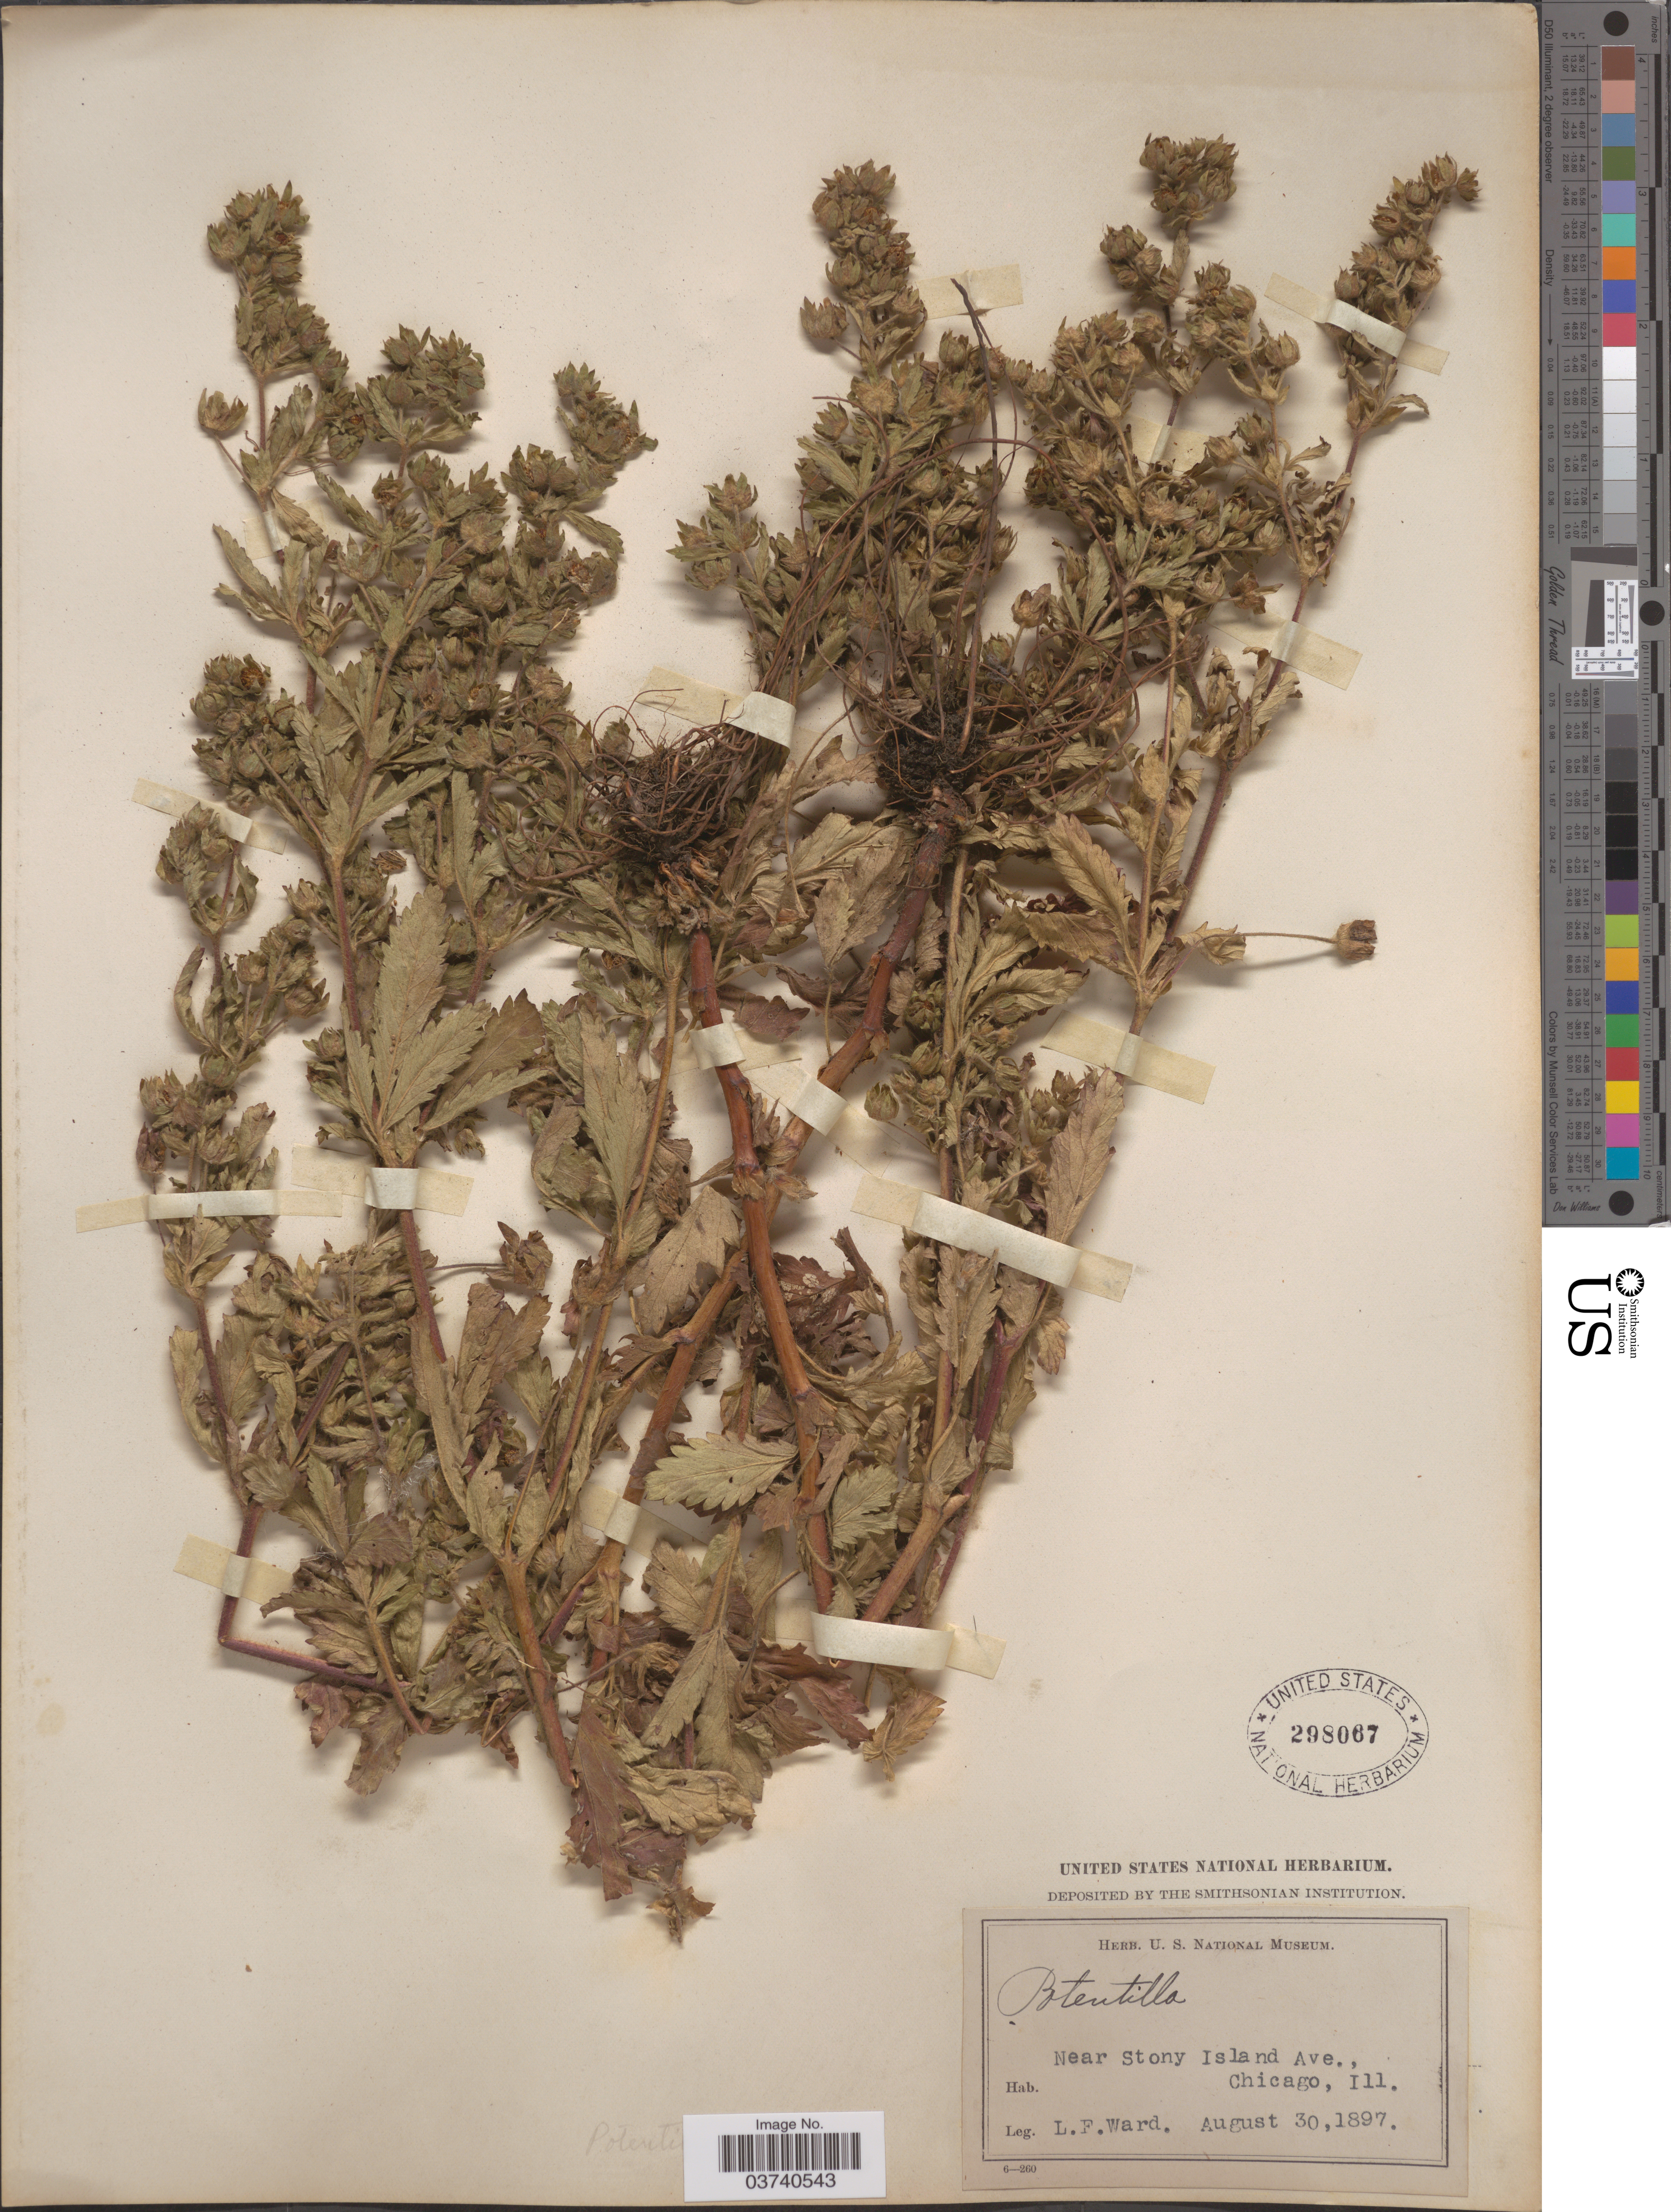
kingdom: Plantae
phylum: Tracheophyta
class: Magnoliopsida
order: Rosales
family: Rosaceae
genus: Potentilla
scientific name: Potentilla norvegica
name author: L.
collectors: L. Ward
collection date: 1897-08-30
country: United States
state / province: Illinois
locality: Near Stony Island Ave., Chicago.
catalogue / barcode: US 298067